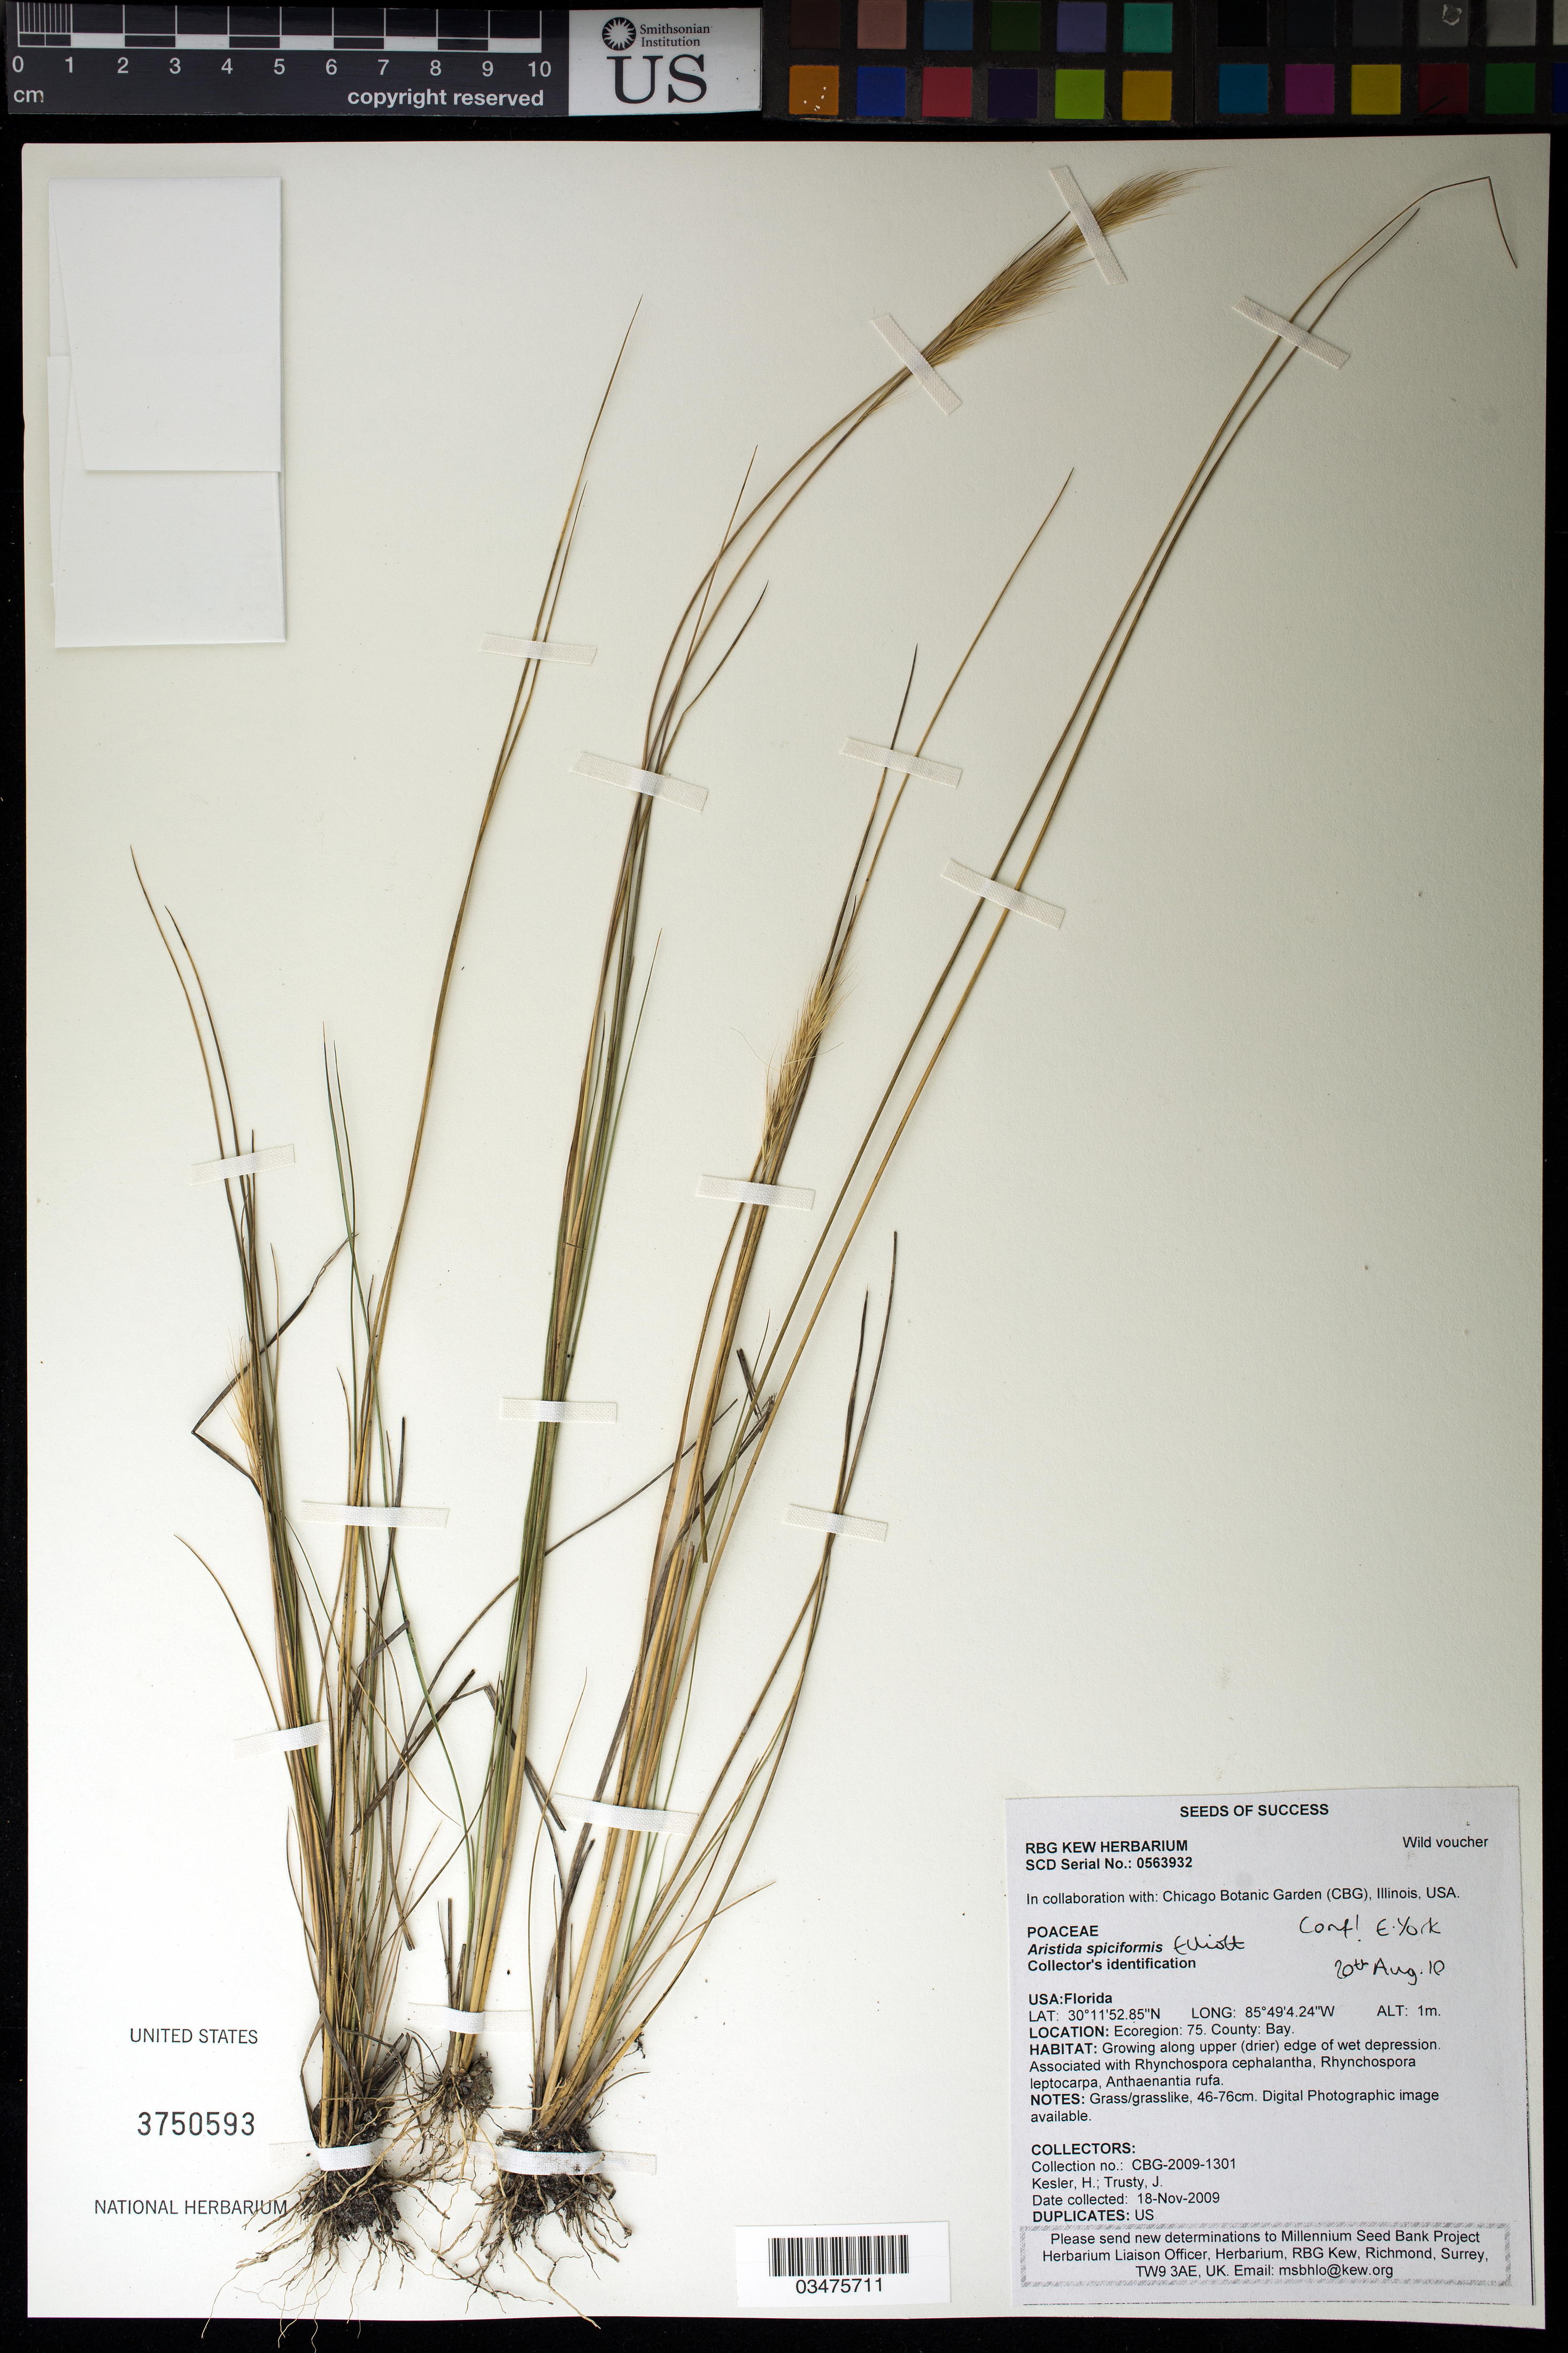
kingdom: Plantae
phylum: Tracheophyta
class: Liliopsida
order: Poales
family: Poaceae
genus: Aristida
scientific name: Aristida spiciformis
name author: Elliott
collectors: H. Kesler & J. Trusty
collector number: CBG-2009-1301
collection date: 2009-11-18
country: United States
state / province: Florida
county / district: Bay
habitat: Upper (drier) edge of wet depression.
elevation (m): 1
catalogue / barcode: US 3750593